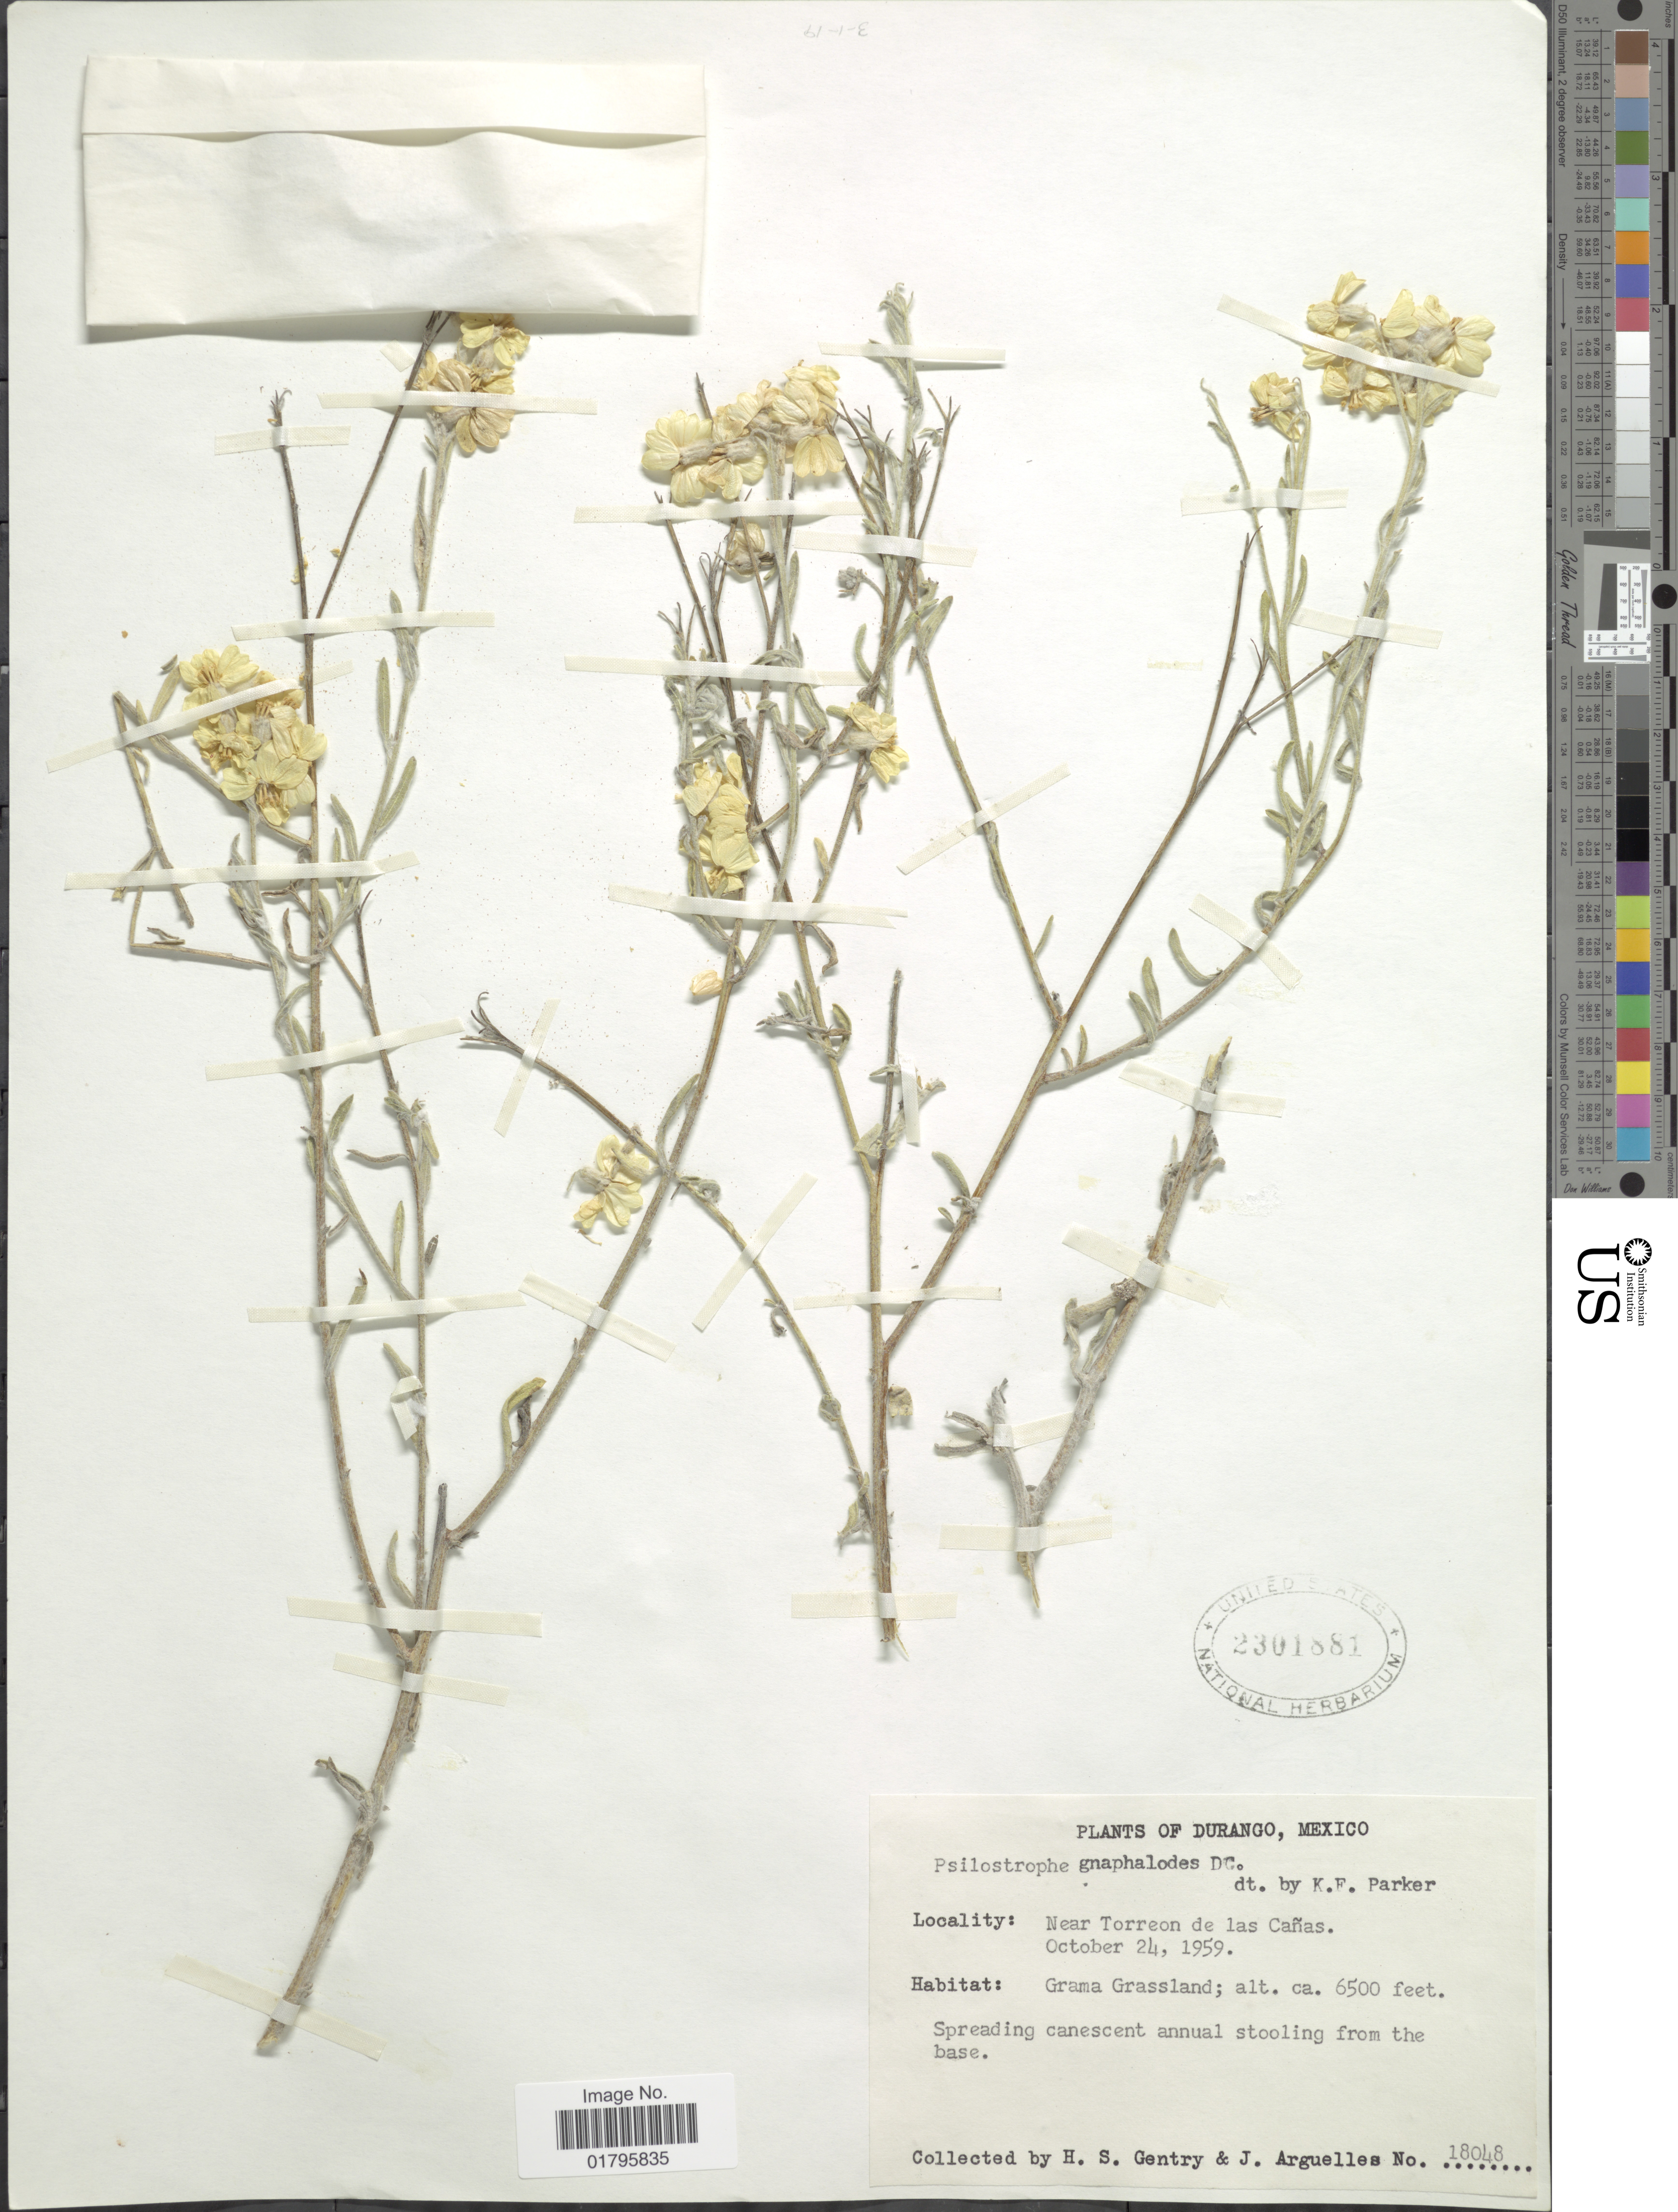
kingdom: Plantae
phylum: Tracheophyta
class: Magnoliopsida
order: Asterales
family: Asteraceae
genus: Psilostrophe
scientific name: Psilostrophe gnaphaloides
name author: DC.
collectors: H. S. Gentry & J. Arguelles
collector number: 18048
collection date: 1959-10-24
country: Mexico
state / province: Durango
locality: Near Torreon de las Canas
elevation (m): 1981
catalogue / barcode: US 2301881